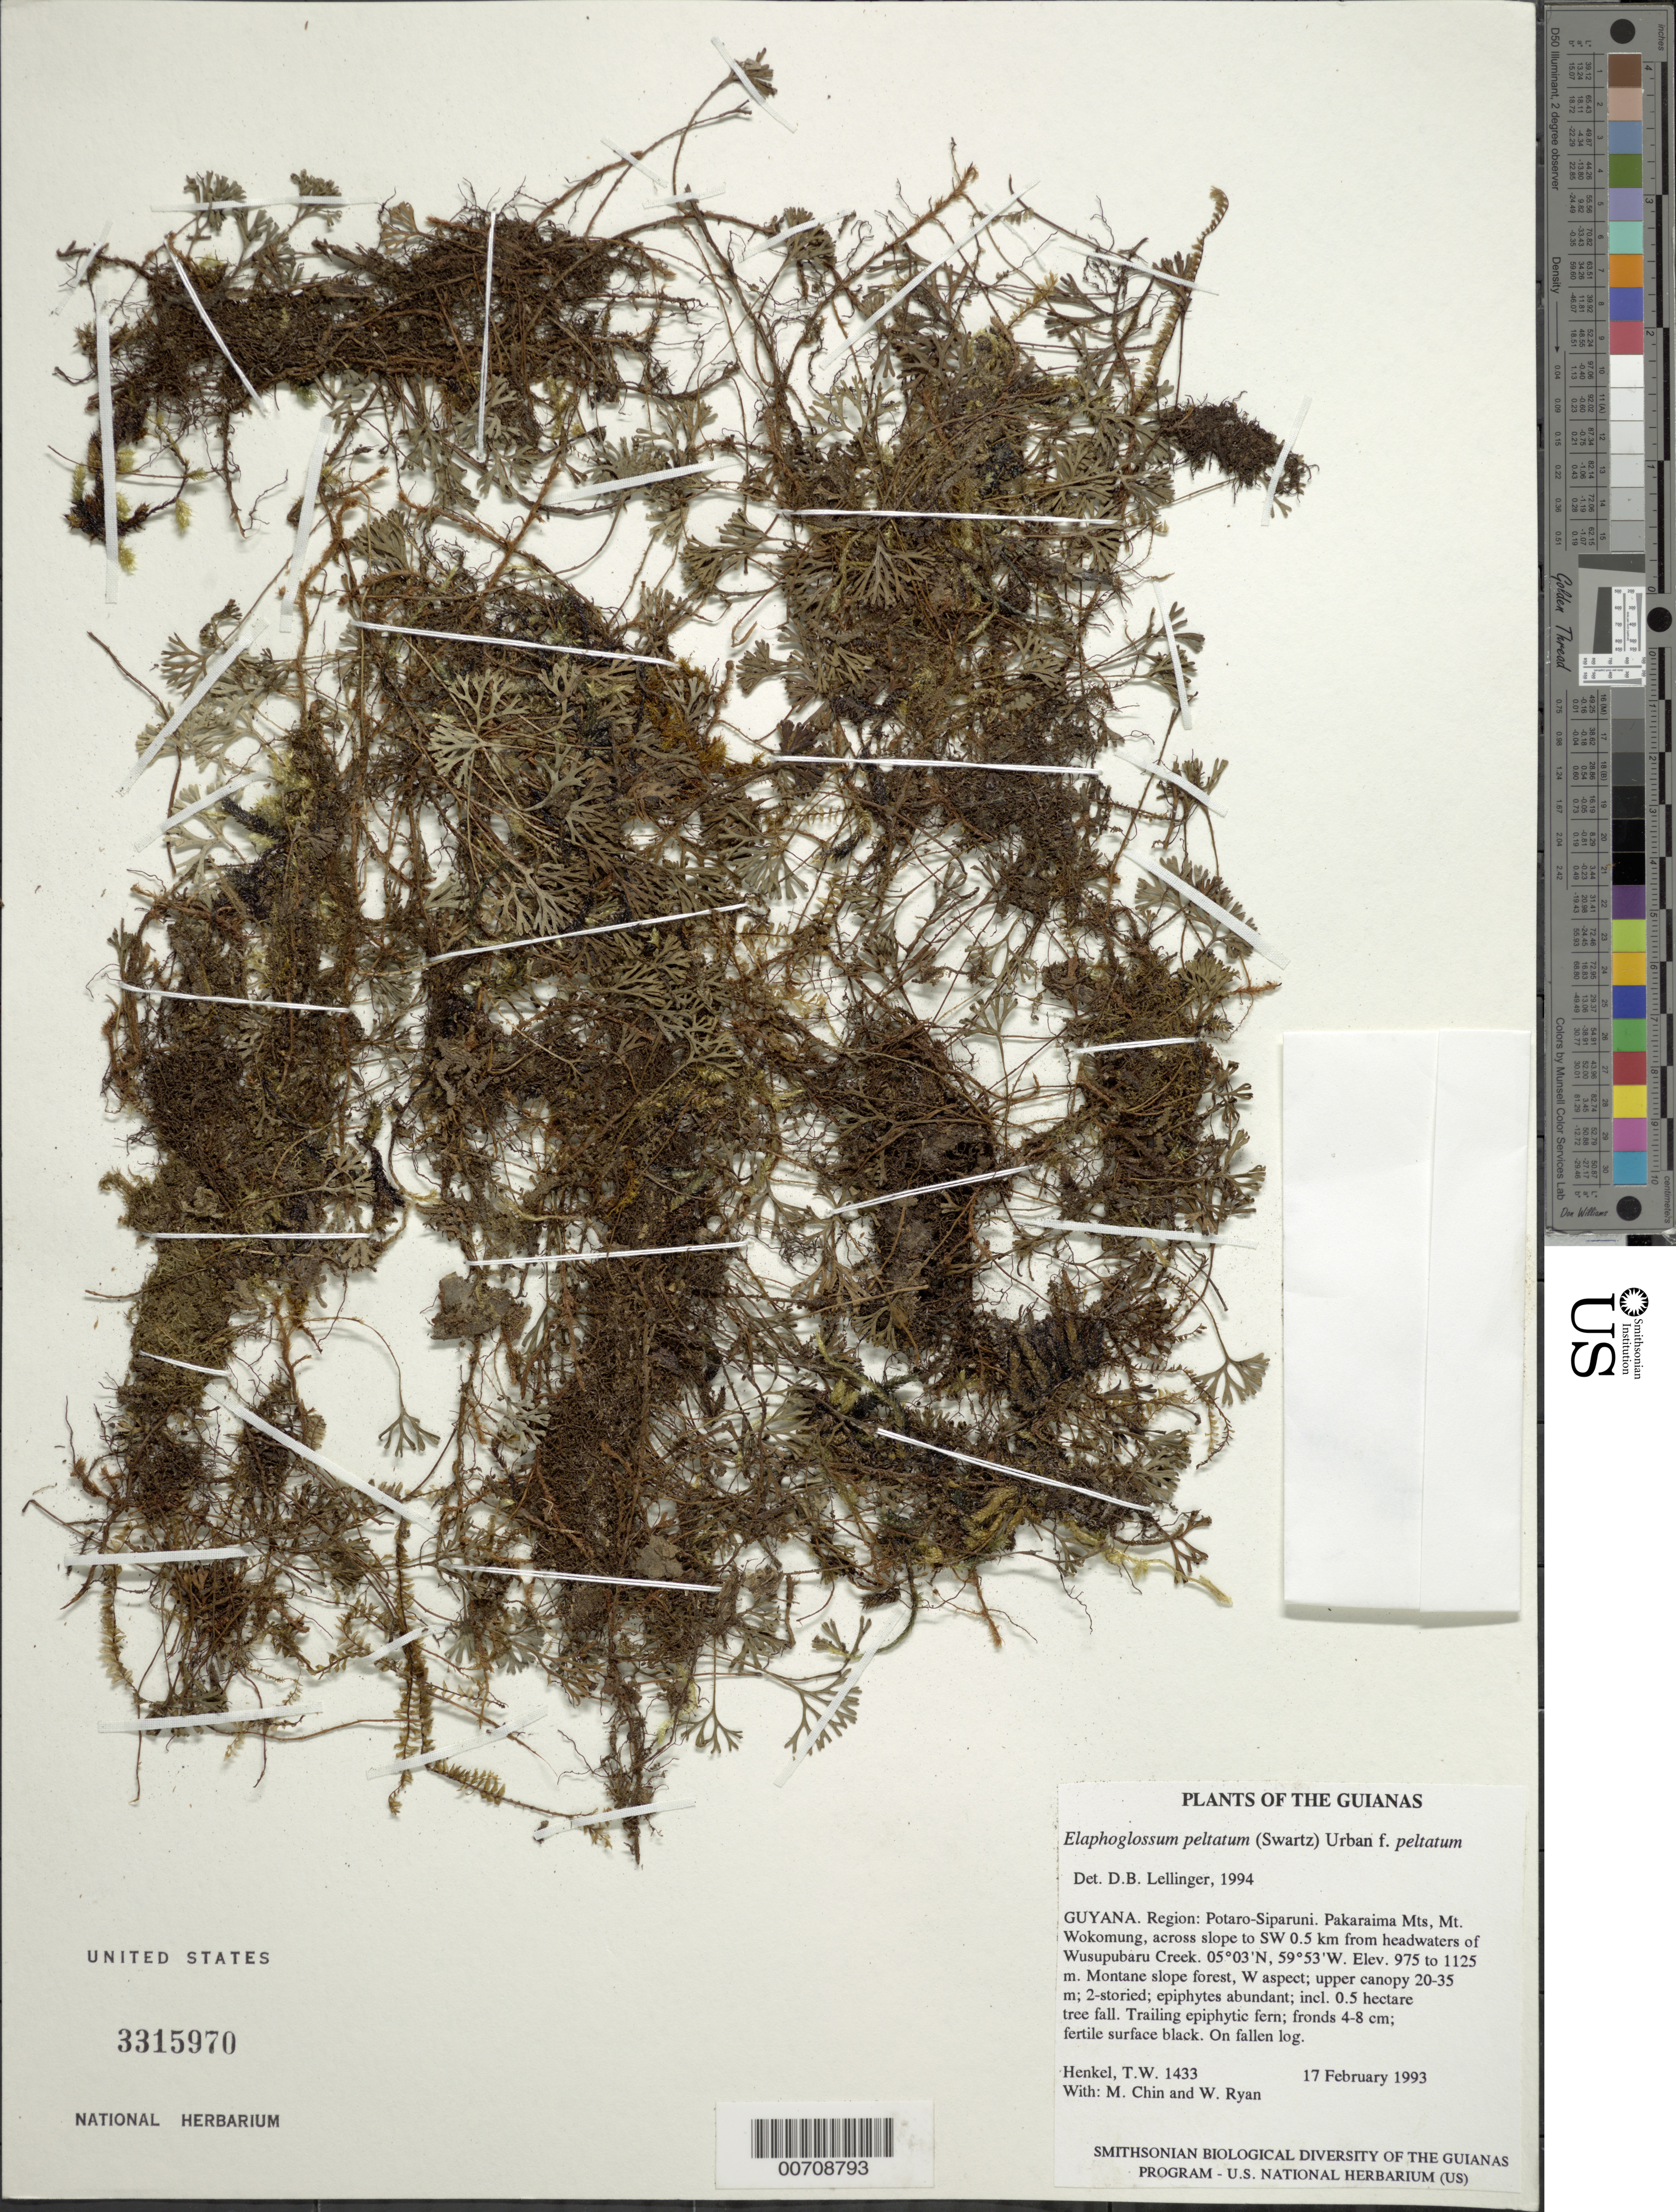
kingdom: Plantae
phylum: Tracheophyta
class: Polypodiopsida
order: Polypodiales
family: Dryopteridaceae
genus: Elaphoglossum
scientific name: Elaphoglossum peltatum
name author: (Sw.) Urb.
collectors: T. Henkel, M. Chin & W. Ryan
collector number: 1433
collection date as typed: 17 February 1993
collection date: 1993-02-17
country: Guyana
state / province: Potaro-Siparuni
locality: Pakaraima Mts, Mt. Wokomung, across slope to SW 0.5 km from headwaters of Wusupubaru Creek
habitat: Montane slope forest, W aspect; upper canopy 20-35 m; 2-storied; epiphytes abundant; incl. 0.5 hectare tree fall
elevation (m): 975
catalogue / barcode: US 3315970